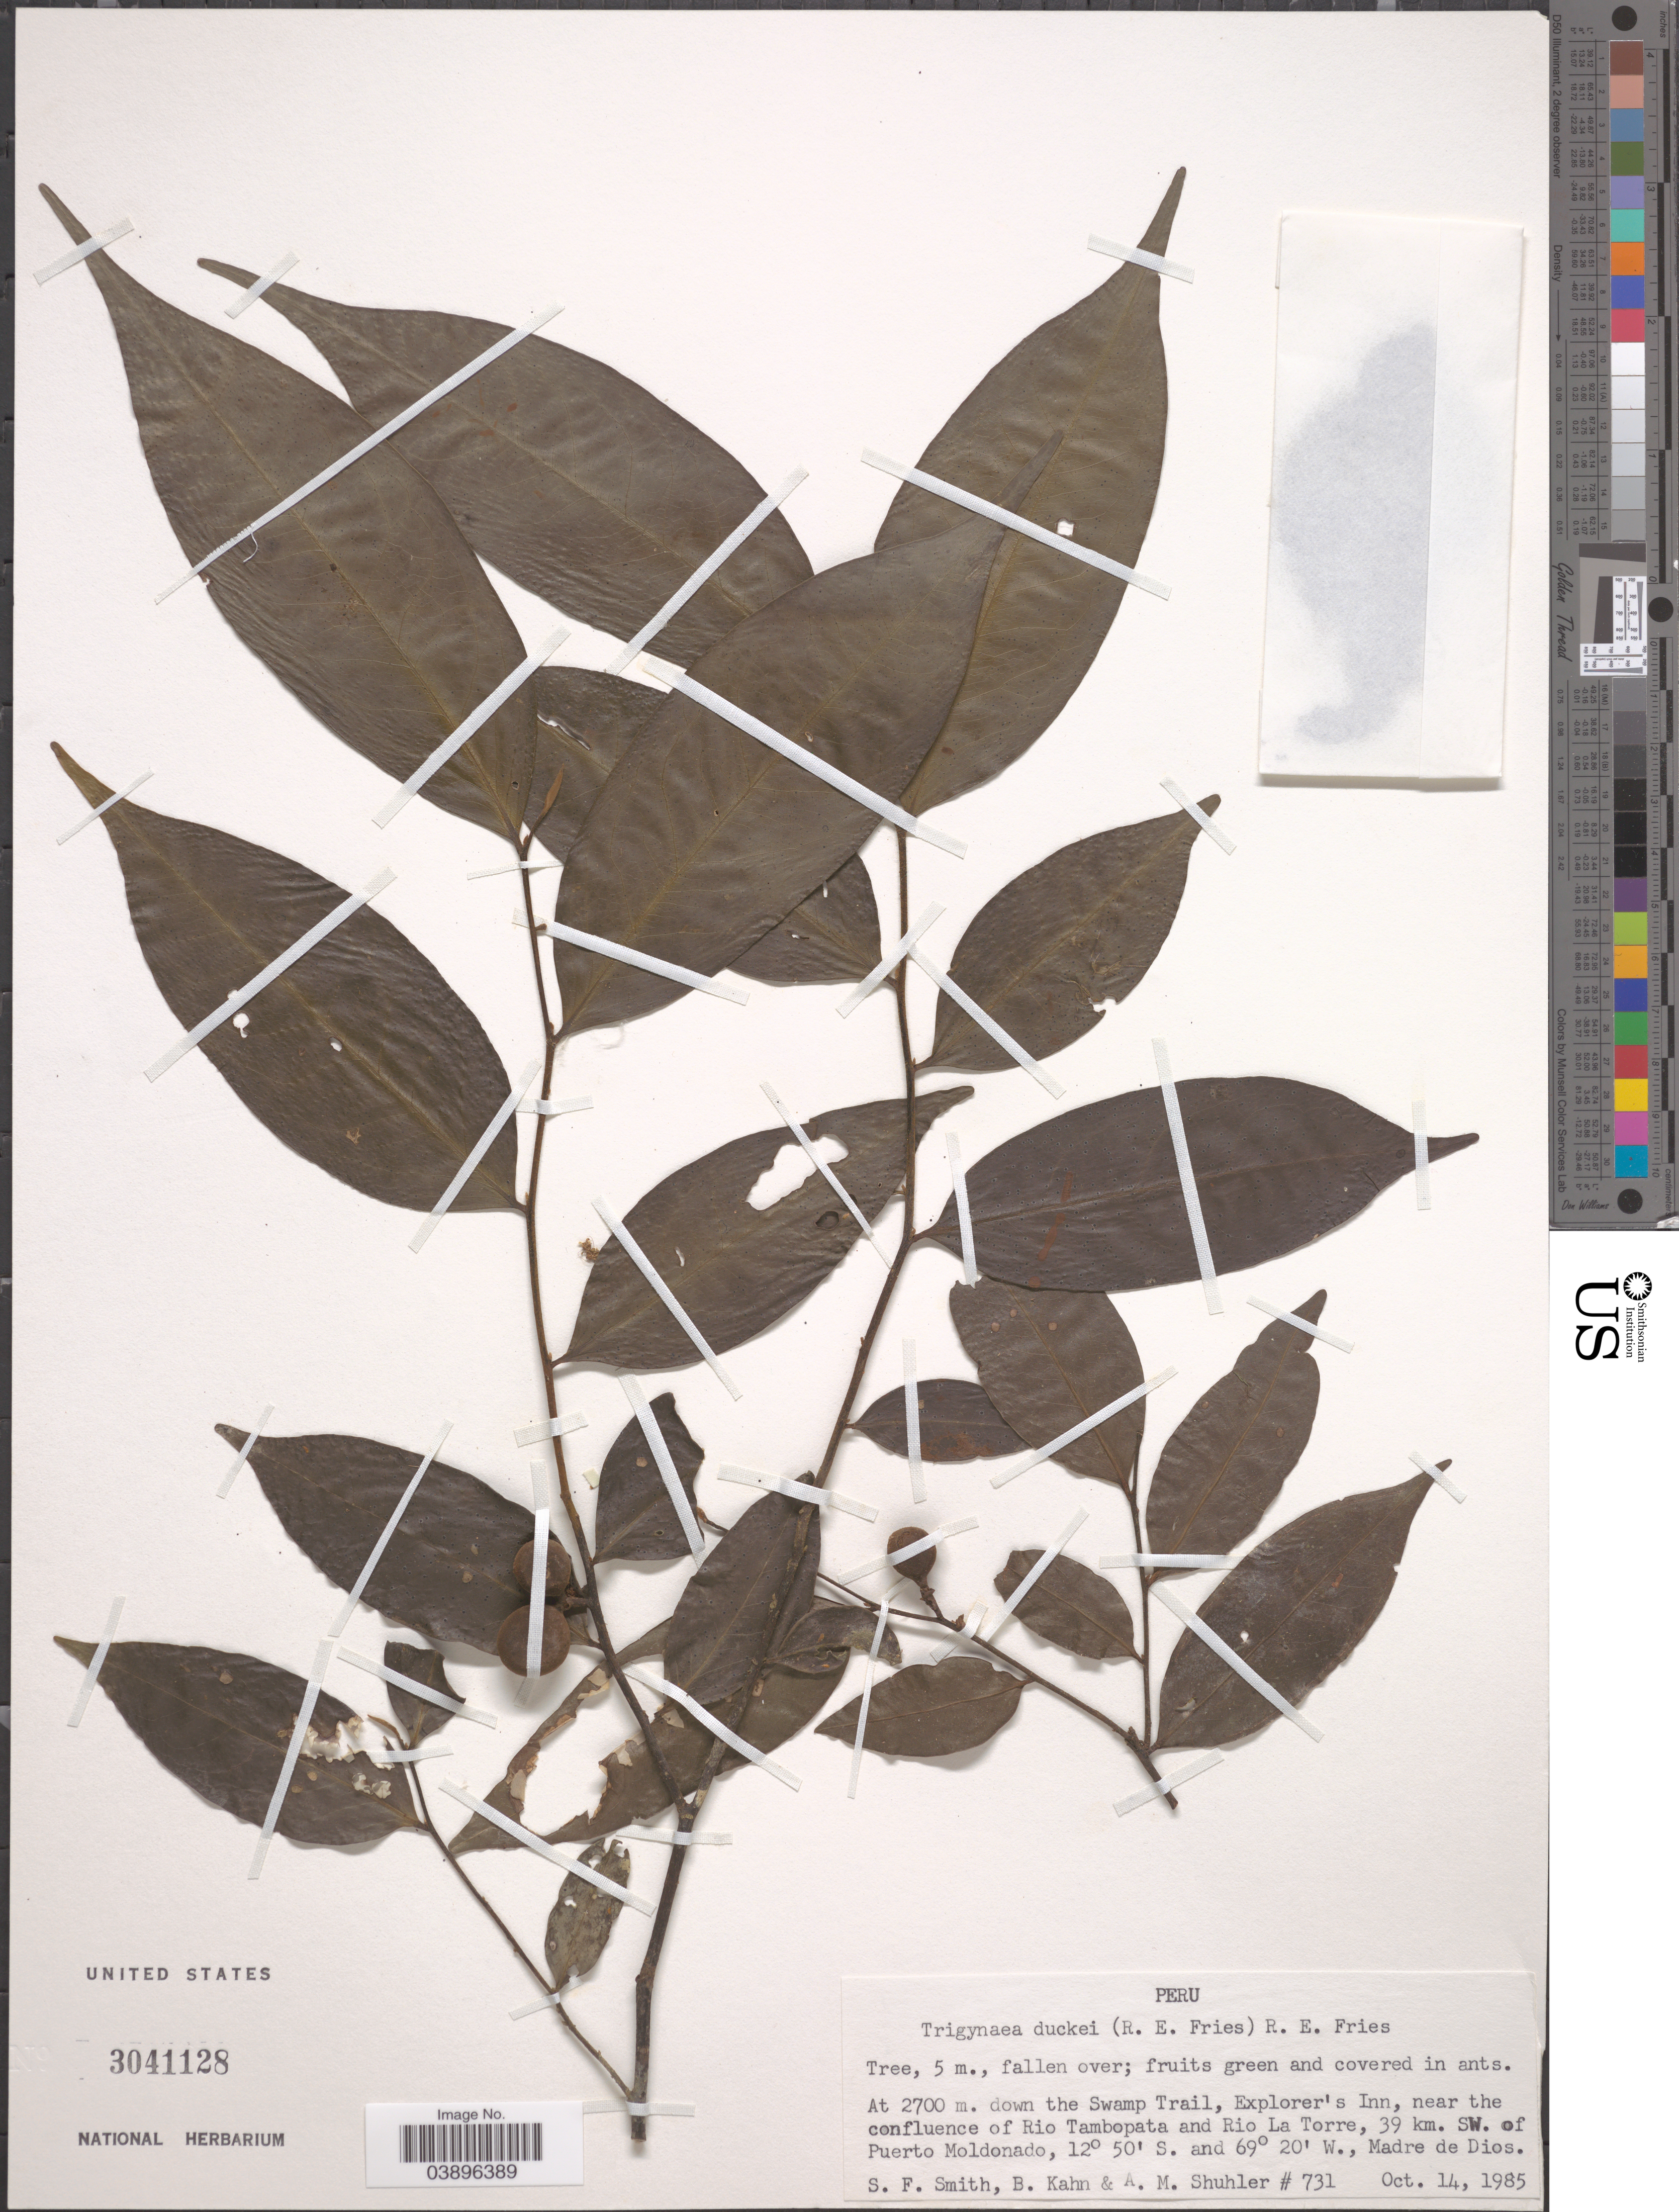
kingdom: Plantae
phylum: Tracheophyta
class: Magnoliopsida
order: Magnoliales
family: Annonaceae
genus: Trigynaea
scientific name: Trigynaea duckei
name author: (R.E. Fr.) R.E. Fr.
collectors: S.F. Smith, B. Kahn & A. Shuhler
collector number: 731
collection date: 1985-10-14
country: Peru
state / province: Madre de Dios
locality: Down the Swamp Trail, Explorer's Inn, near the confleunce of Rio Tambopata and Rio La Torre, 39 km. SW. of Puerto Moldonado.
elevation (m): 2700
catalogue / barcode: US 3041128